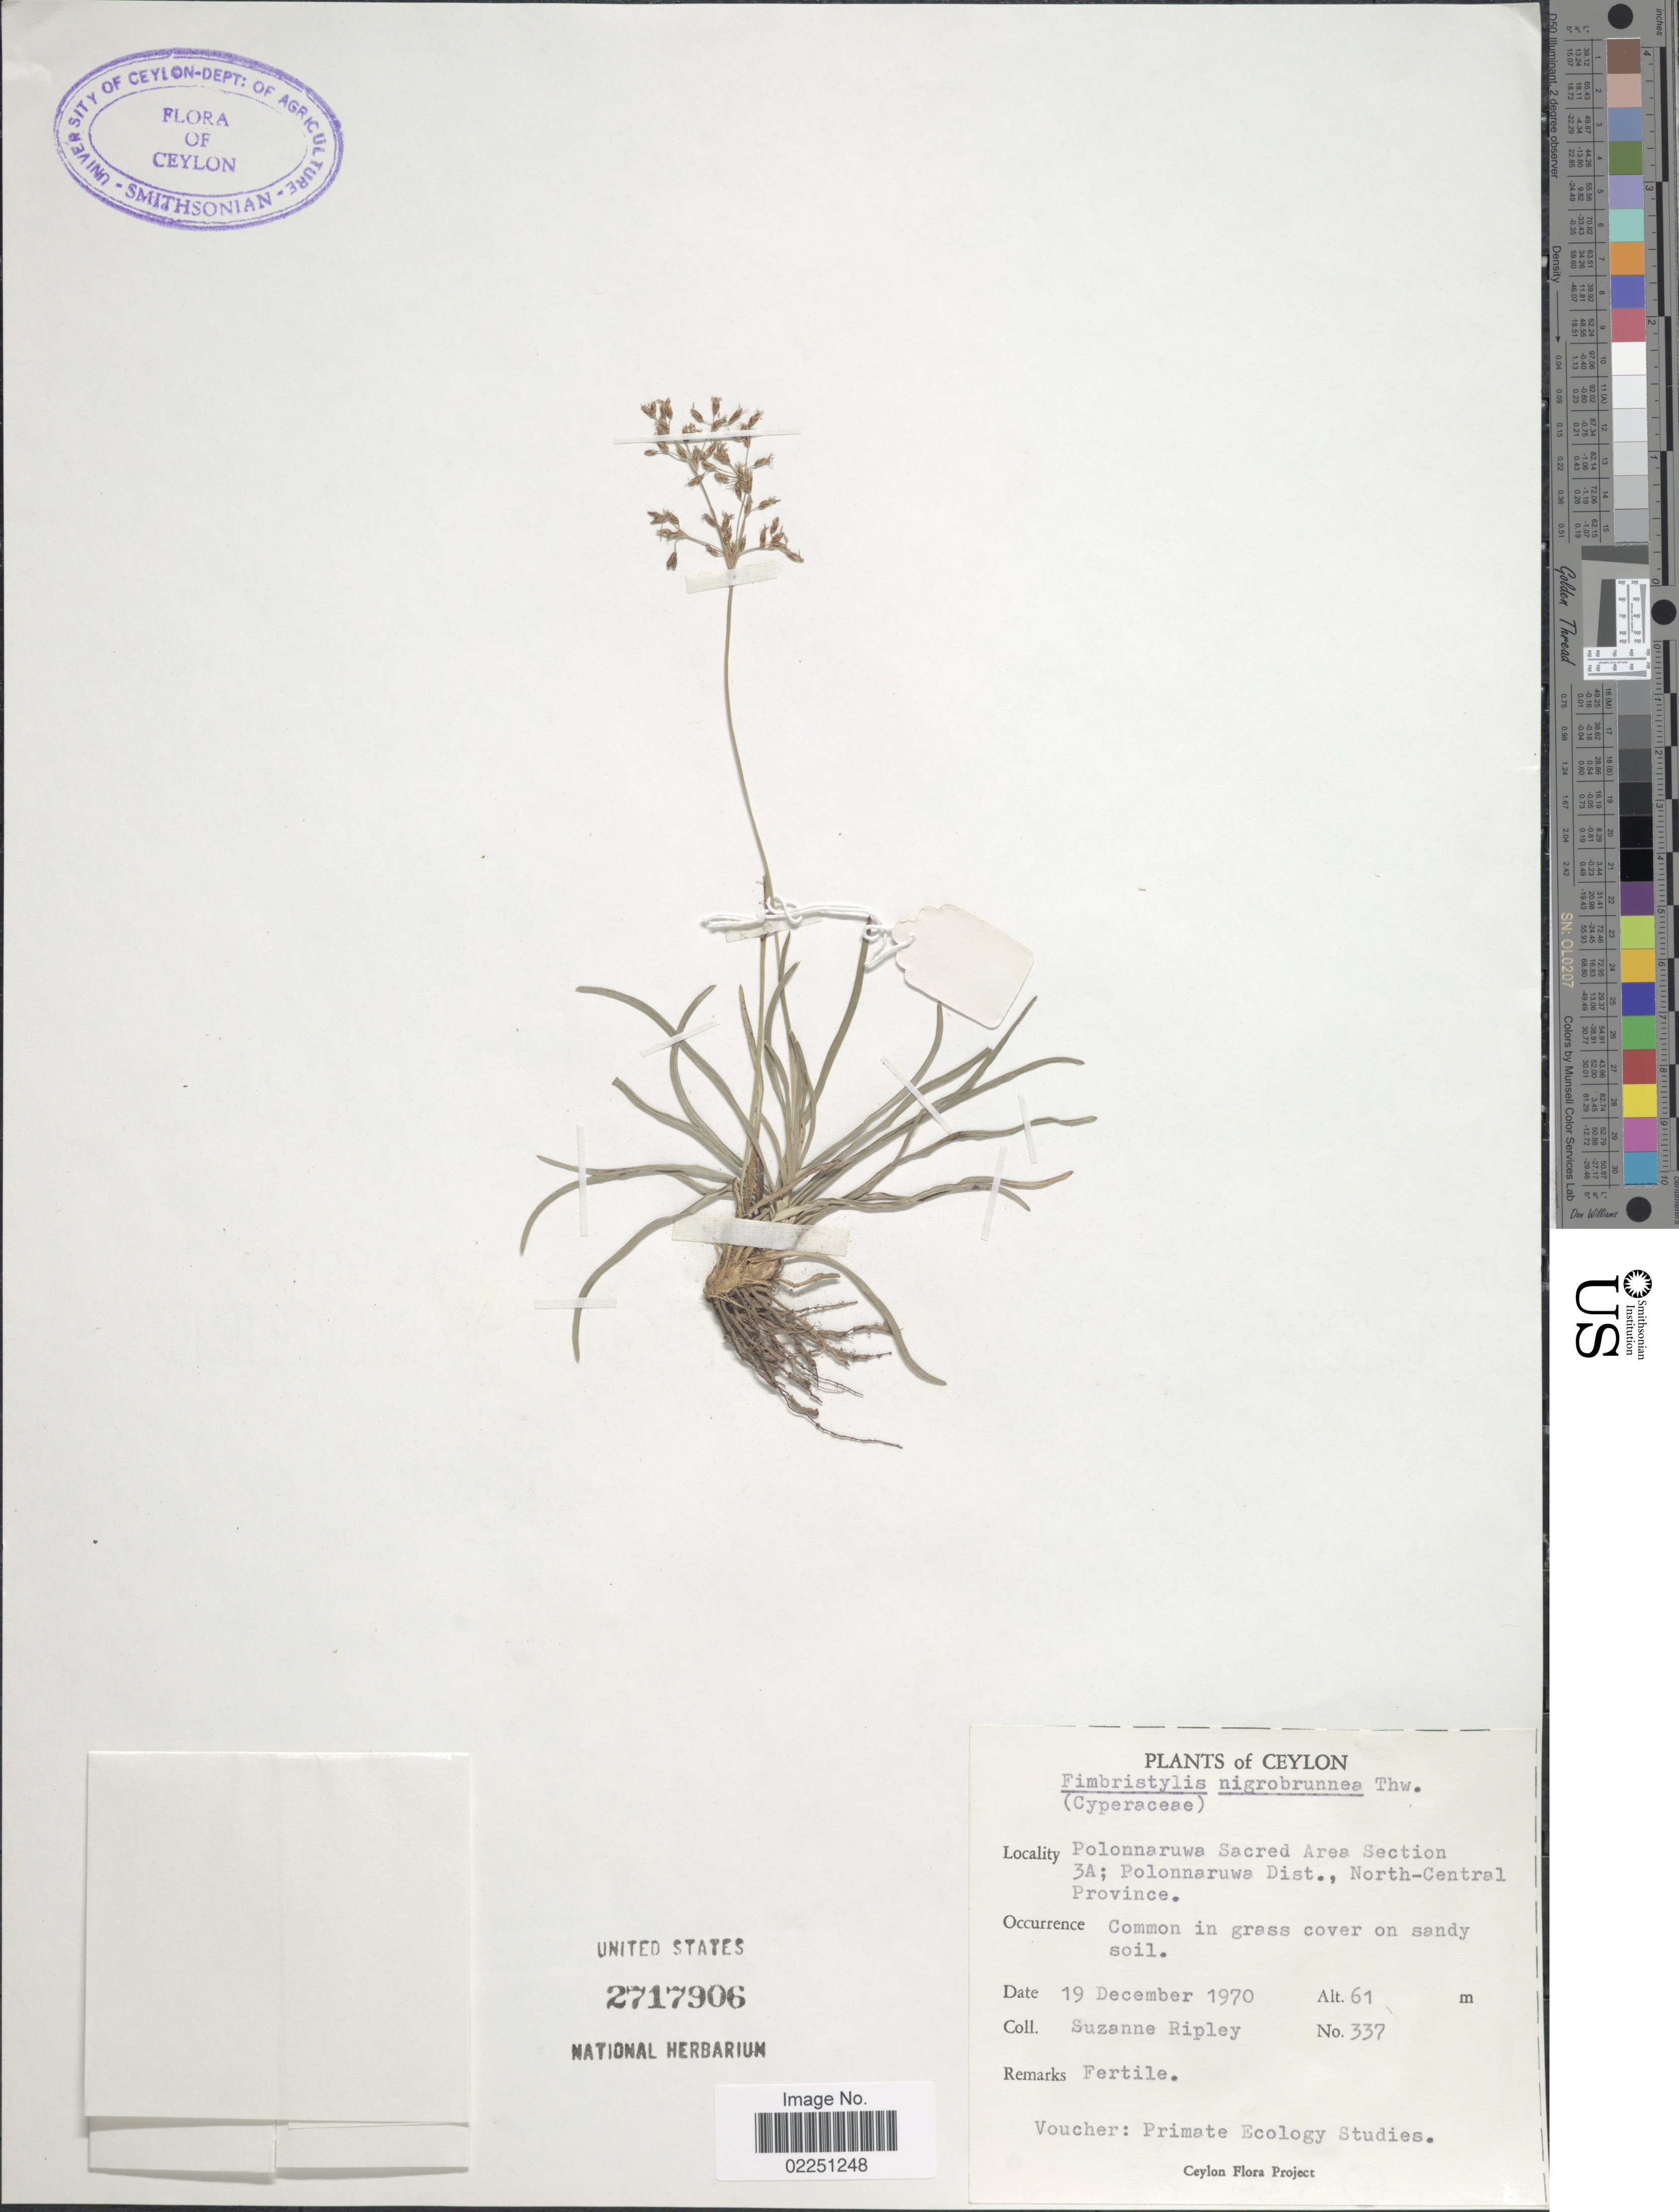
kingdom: Plantae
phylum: Tracheophyta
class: Liliopsida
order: Poales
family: Cyperaceae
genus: Fimbristylis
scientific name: Fimbristylis nigrobrunnea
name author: Thwaites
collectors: S. Ripley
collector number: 337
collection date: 1970-12-19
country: Sri Lanka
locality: Ceylon, Polonnaruwa Sacred Area Section 3A; Polonnaruwa Dist., North-Central Province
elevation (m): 61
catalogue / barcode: US 2717906